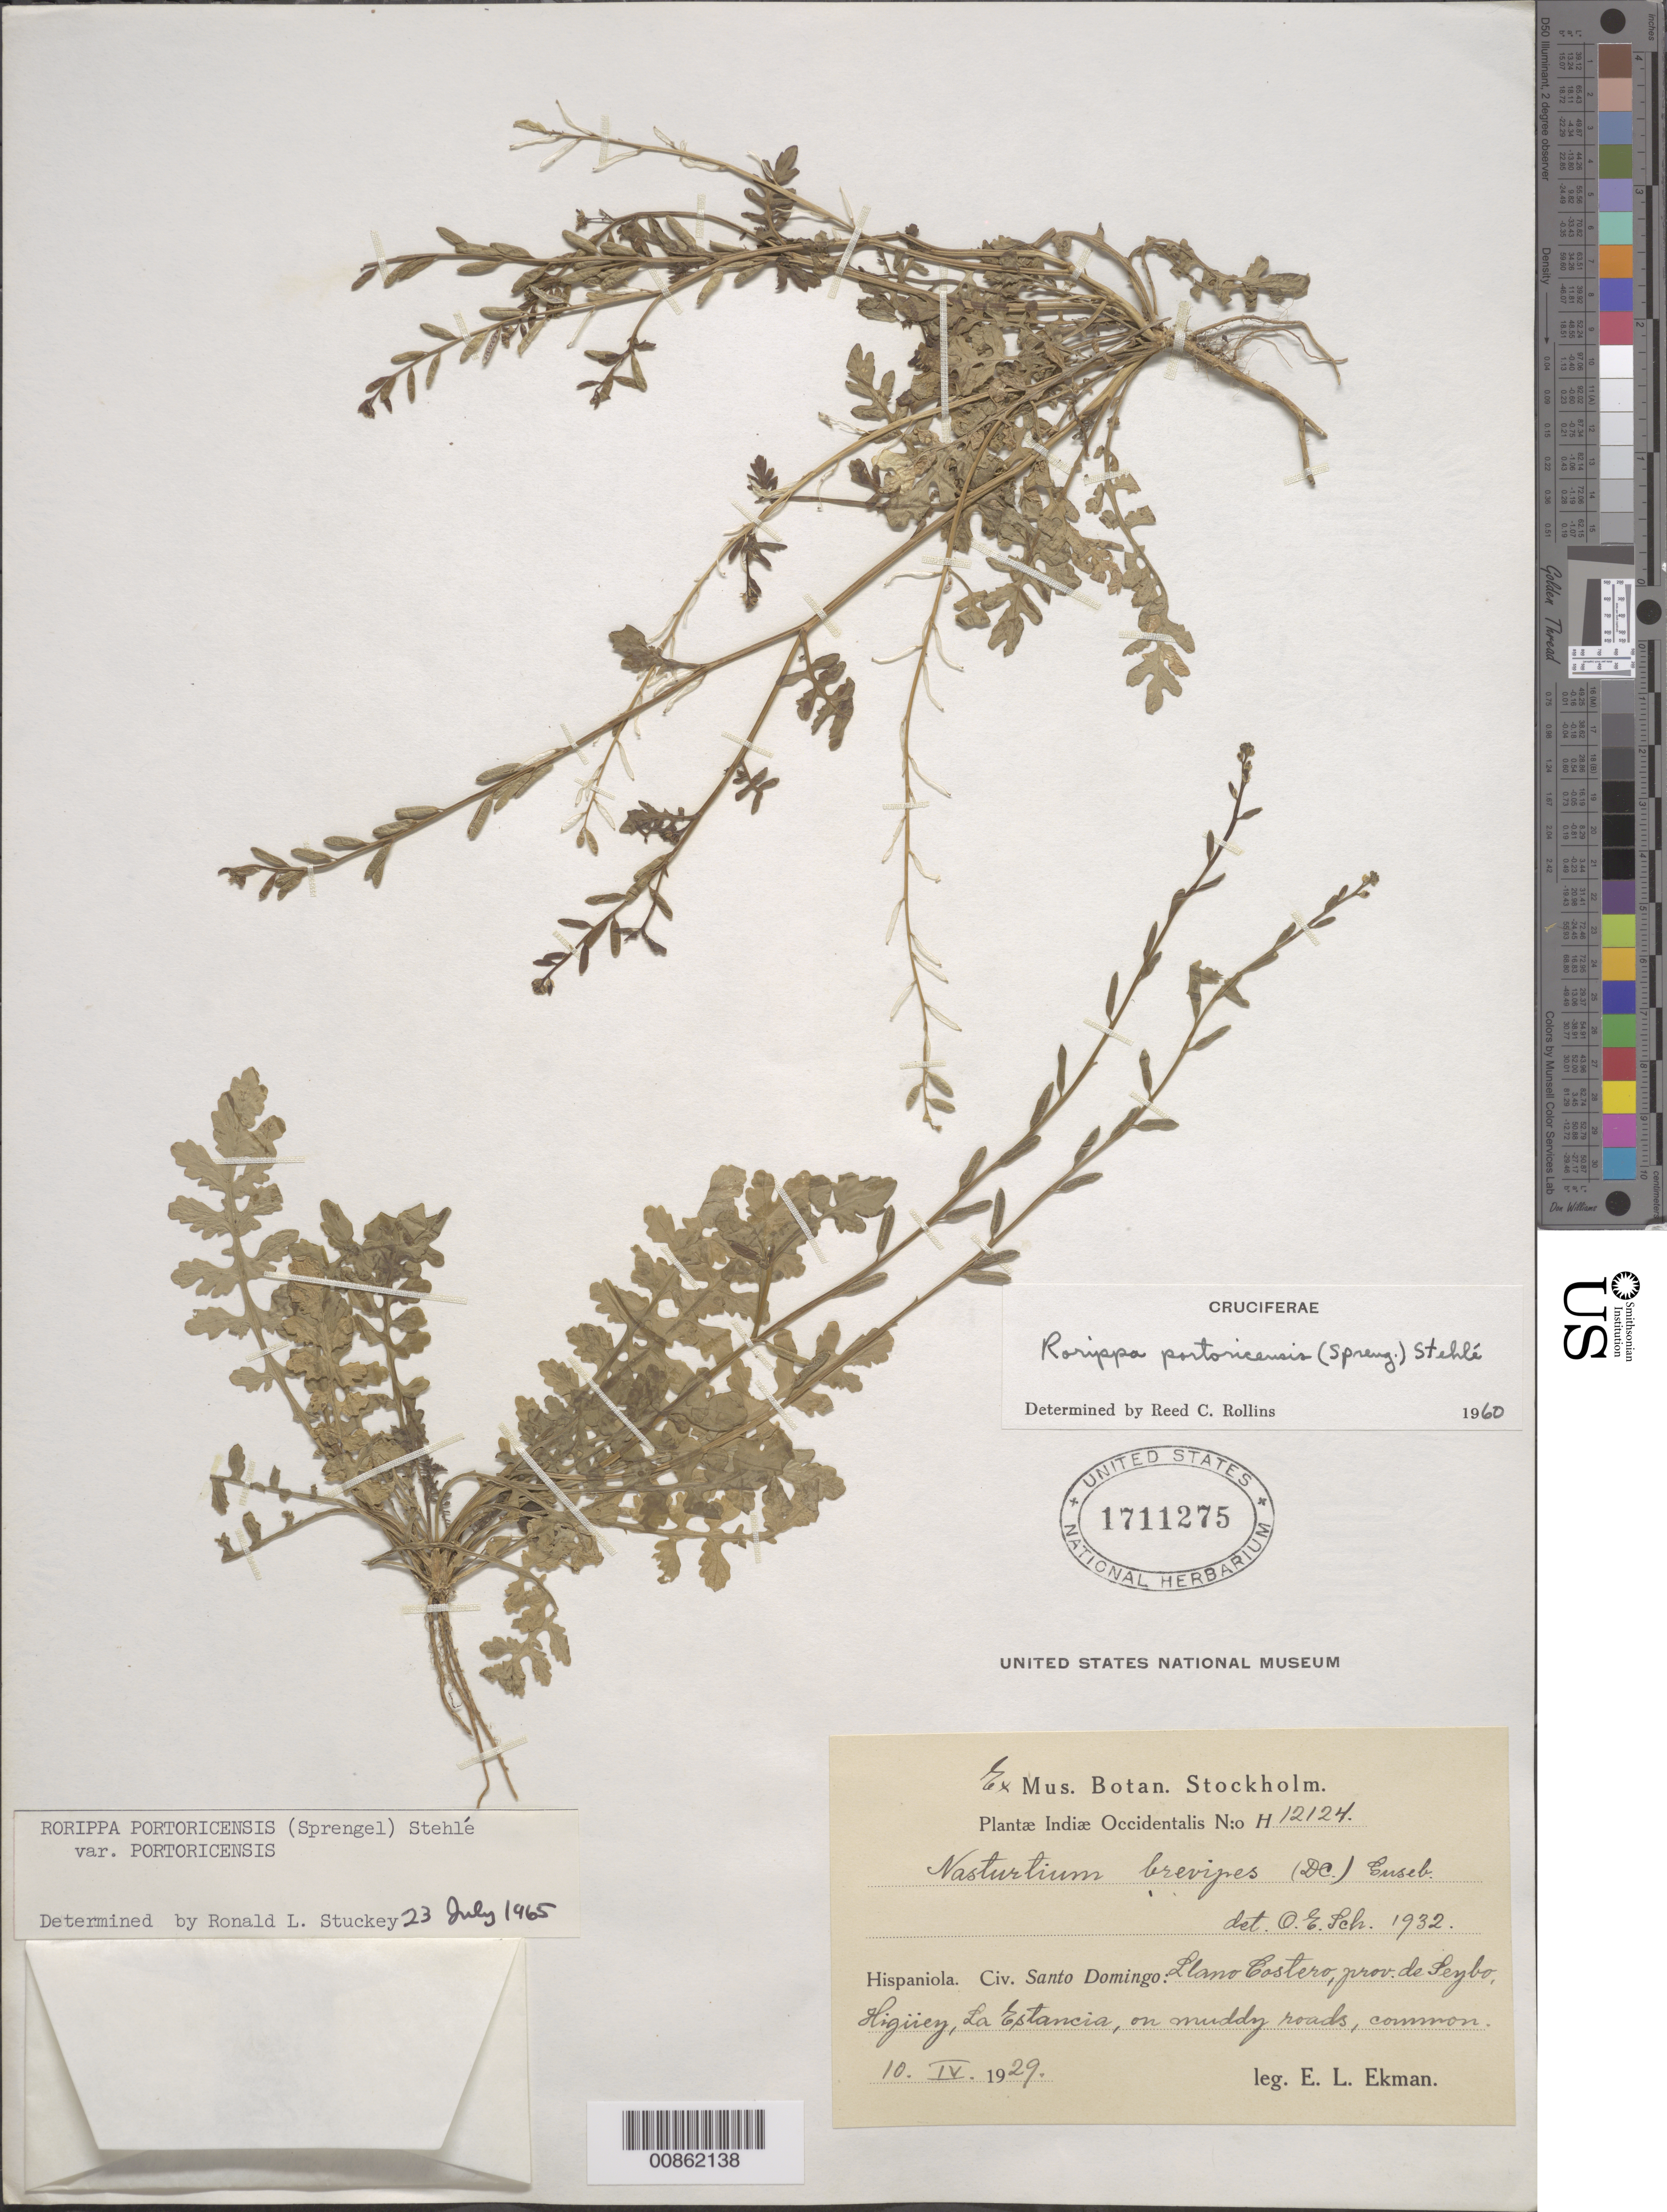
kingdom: Plantae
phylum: Tracheophyta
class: Magnoliopsida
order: Brassicales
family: Brassicaceae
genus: Rorippa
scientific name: Rorippa portoricensis var. portoricensis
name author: (Spreng.) Stehlé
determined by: Stuckey, R. L.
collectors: E. L. Ekman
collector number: H 12124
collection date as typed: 10 Apr 1929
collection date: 1929-04-10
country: Dominican Republic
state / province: El Seibo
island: Hispaniola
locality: Llano Costero, Higüey, La Estancia.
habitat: On muddy roads.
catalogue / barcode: US 1711275